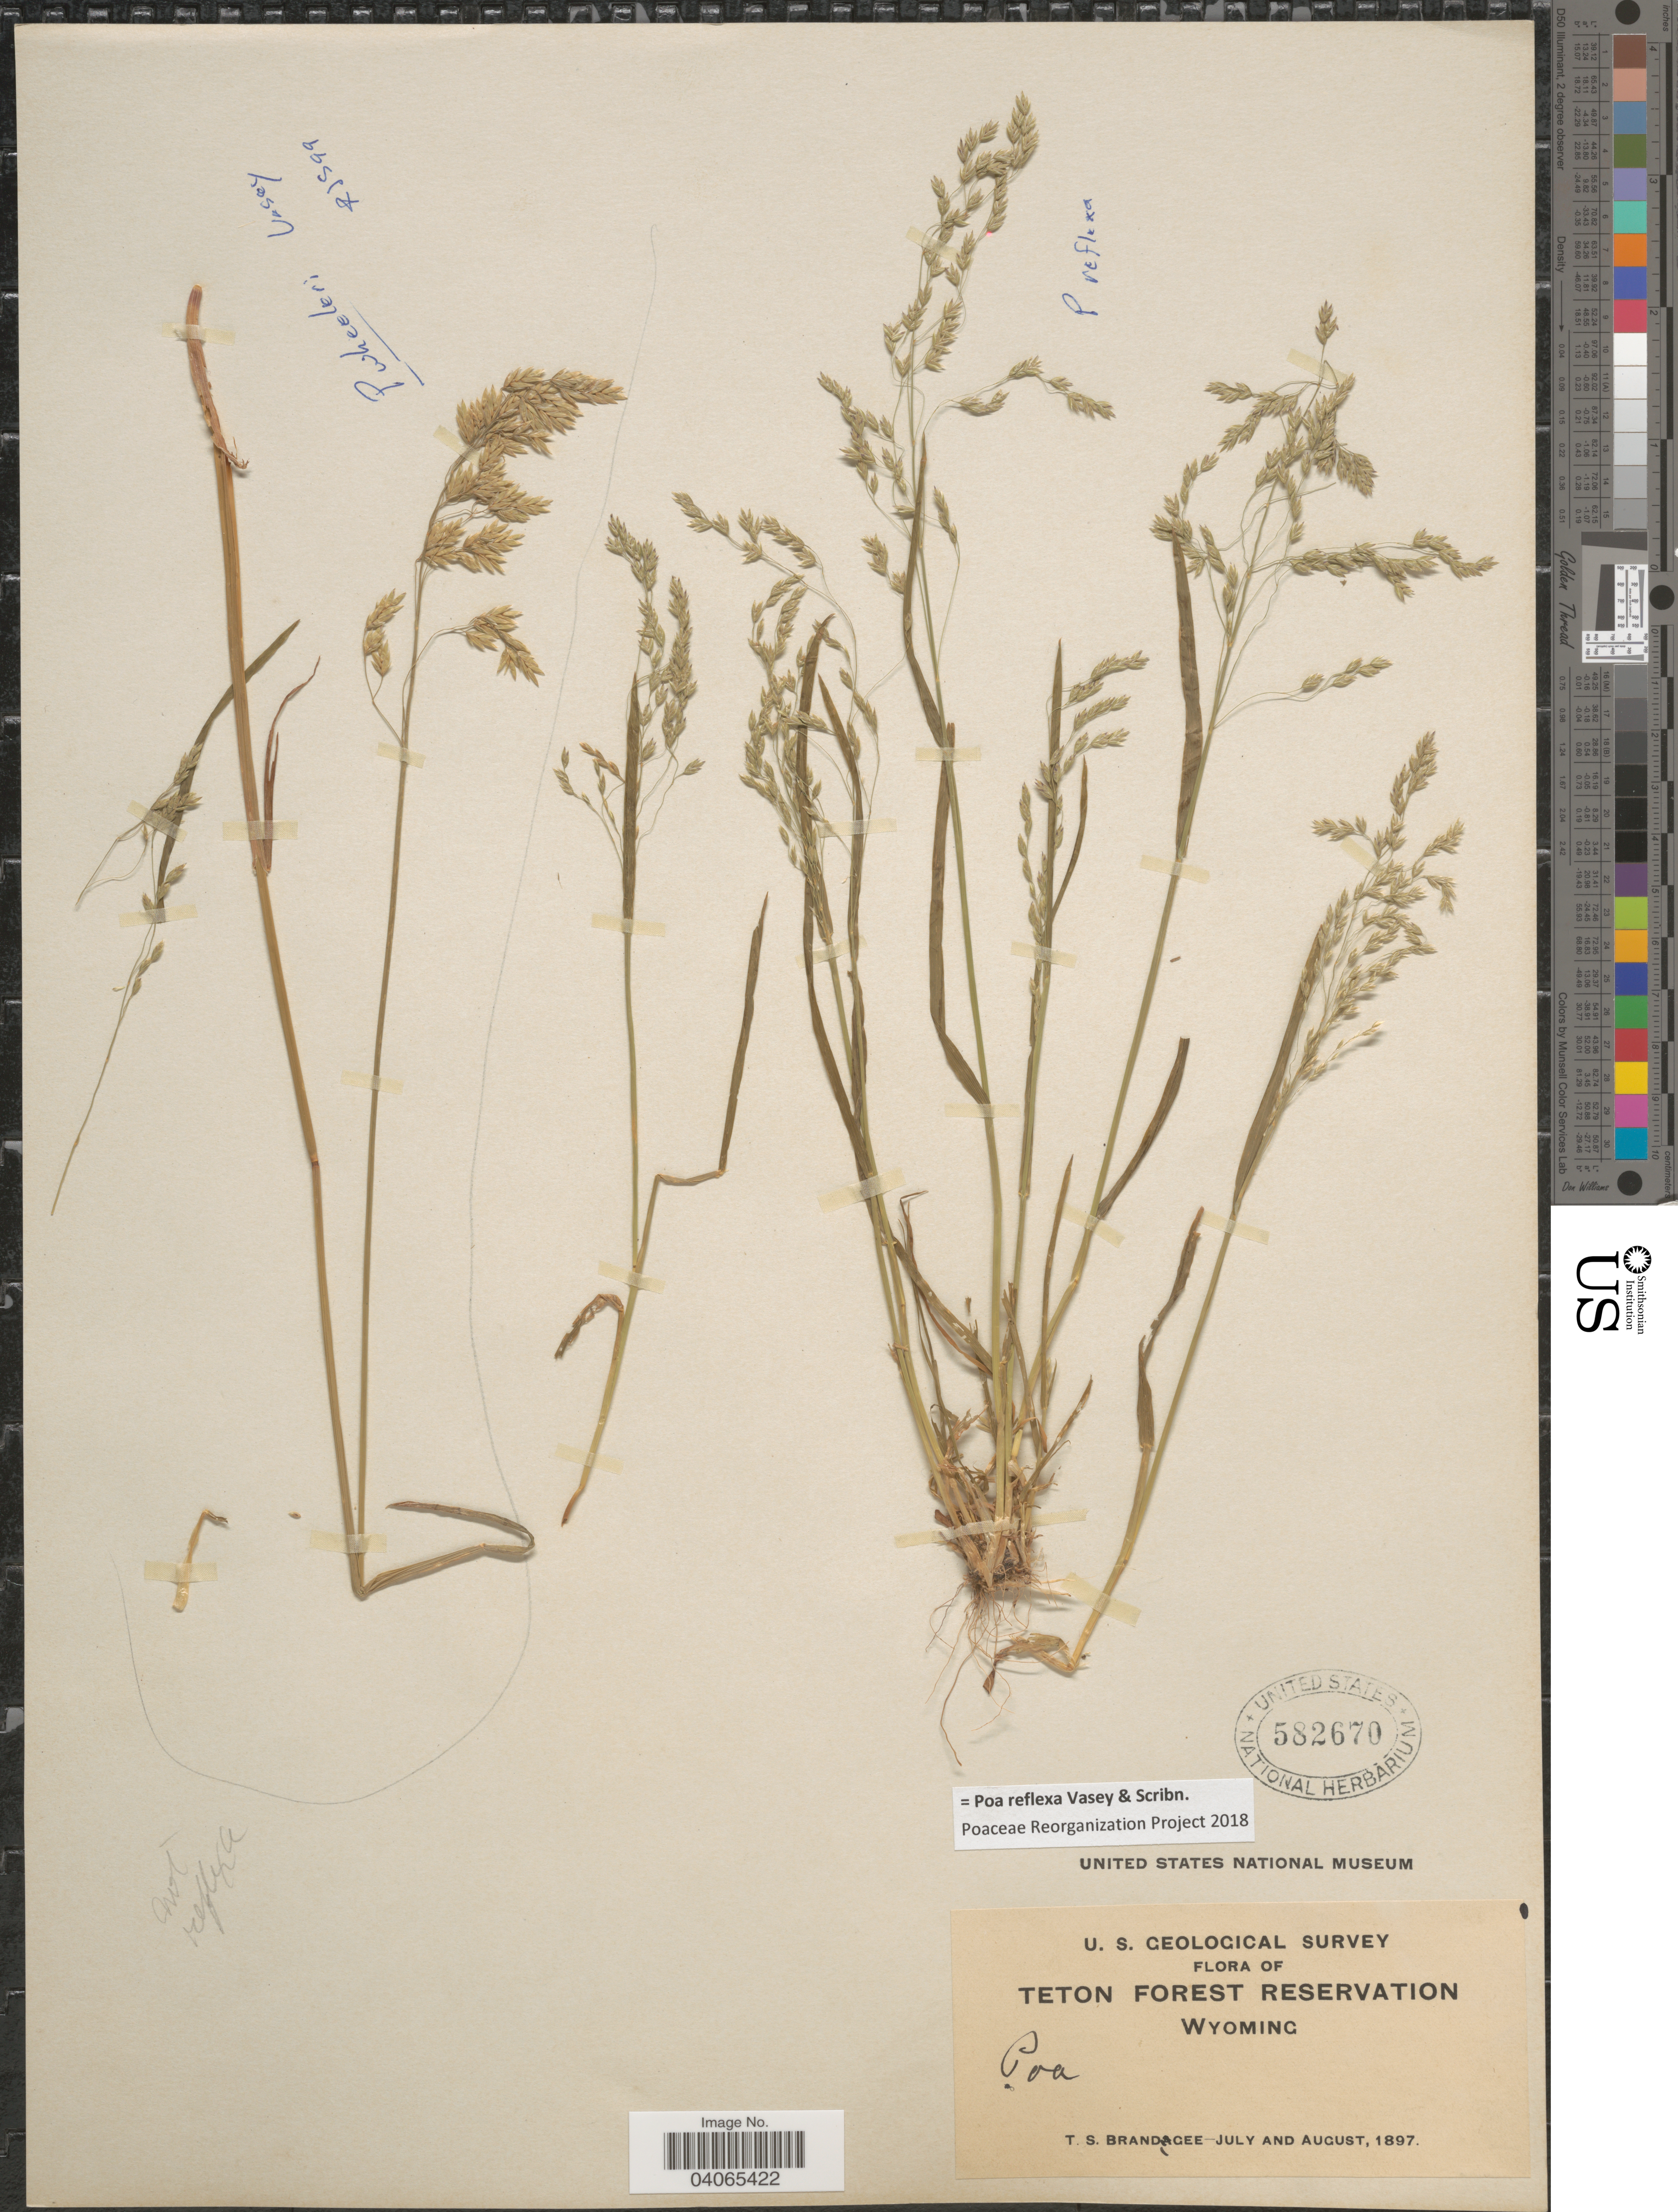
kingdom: Plantae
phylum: Tracheophyta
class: Liliopsida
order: Poales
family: Poaceae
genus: Poa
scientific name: Poa reflexa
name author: Vasey & Scribn.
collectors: T. S. Brandegee (herbarium)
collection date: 1897-07/1897-08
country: United States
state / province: Wyoming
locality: U. S. Geological Survey. Teton Forest Reservation.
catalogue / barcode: US 582670